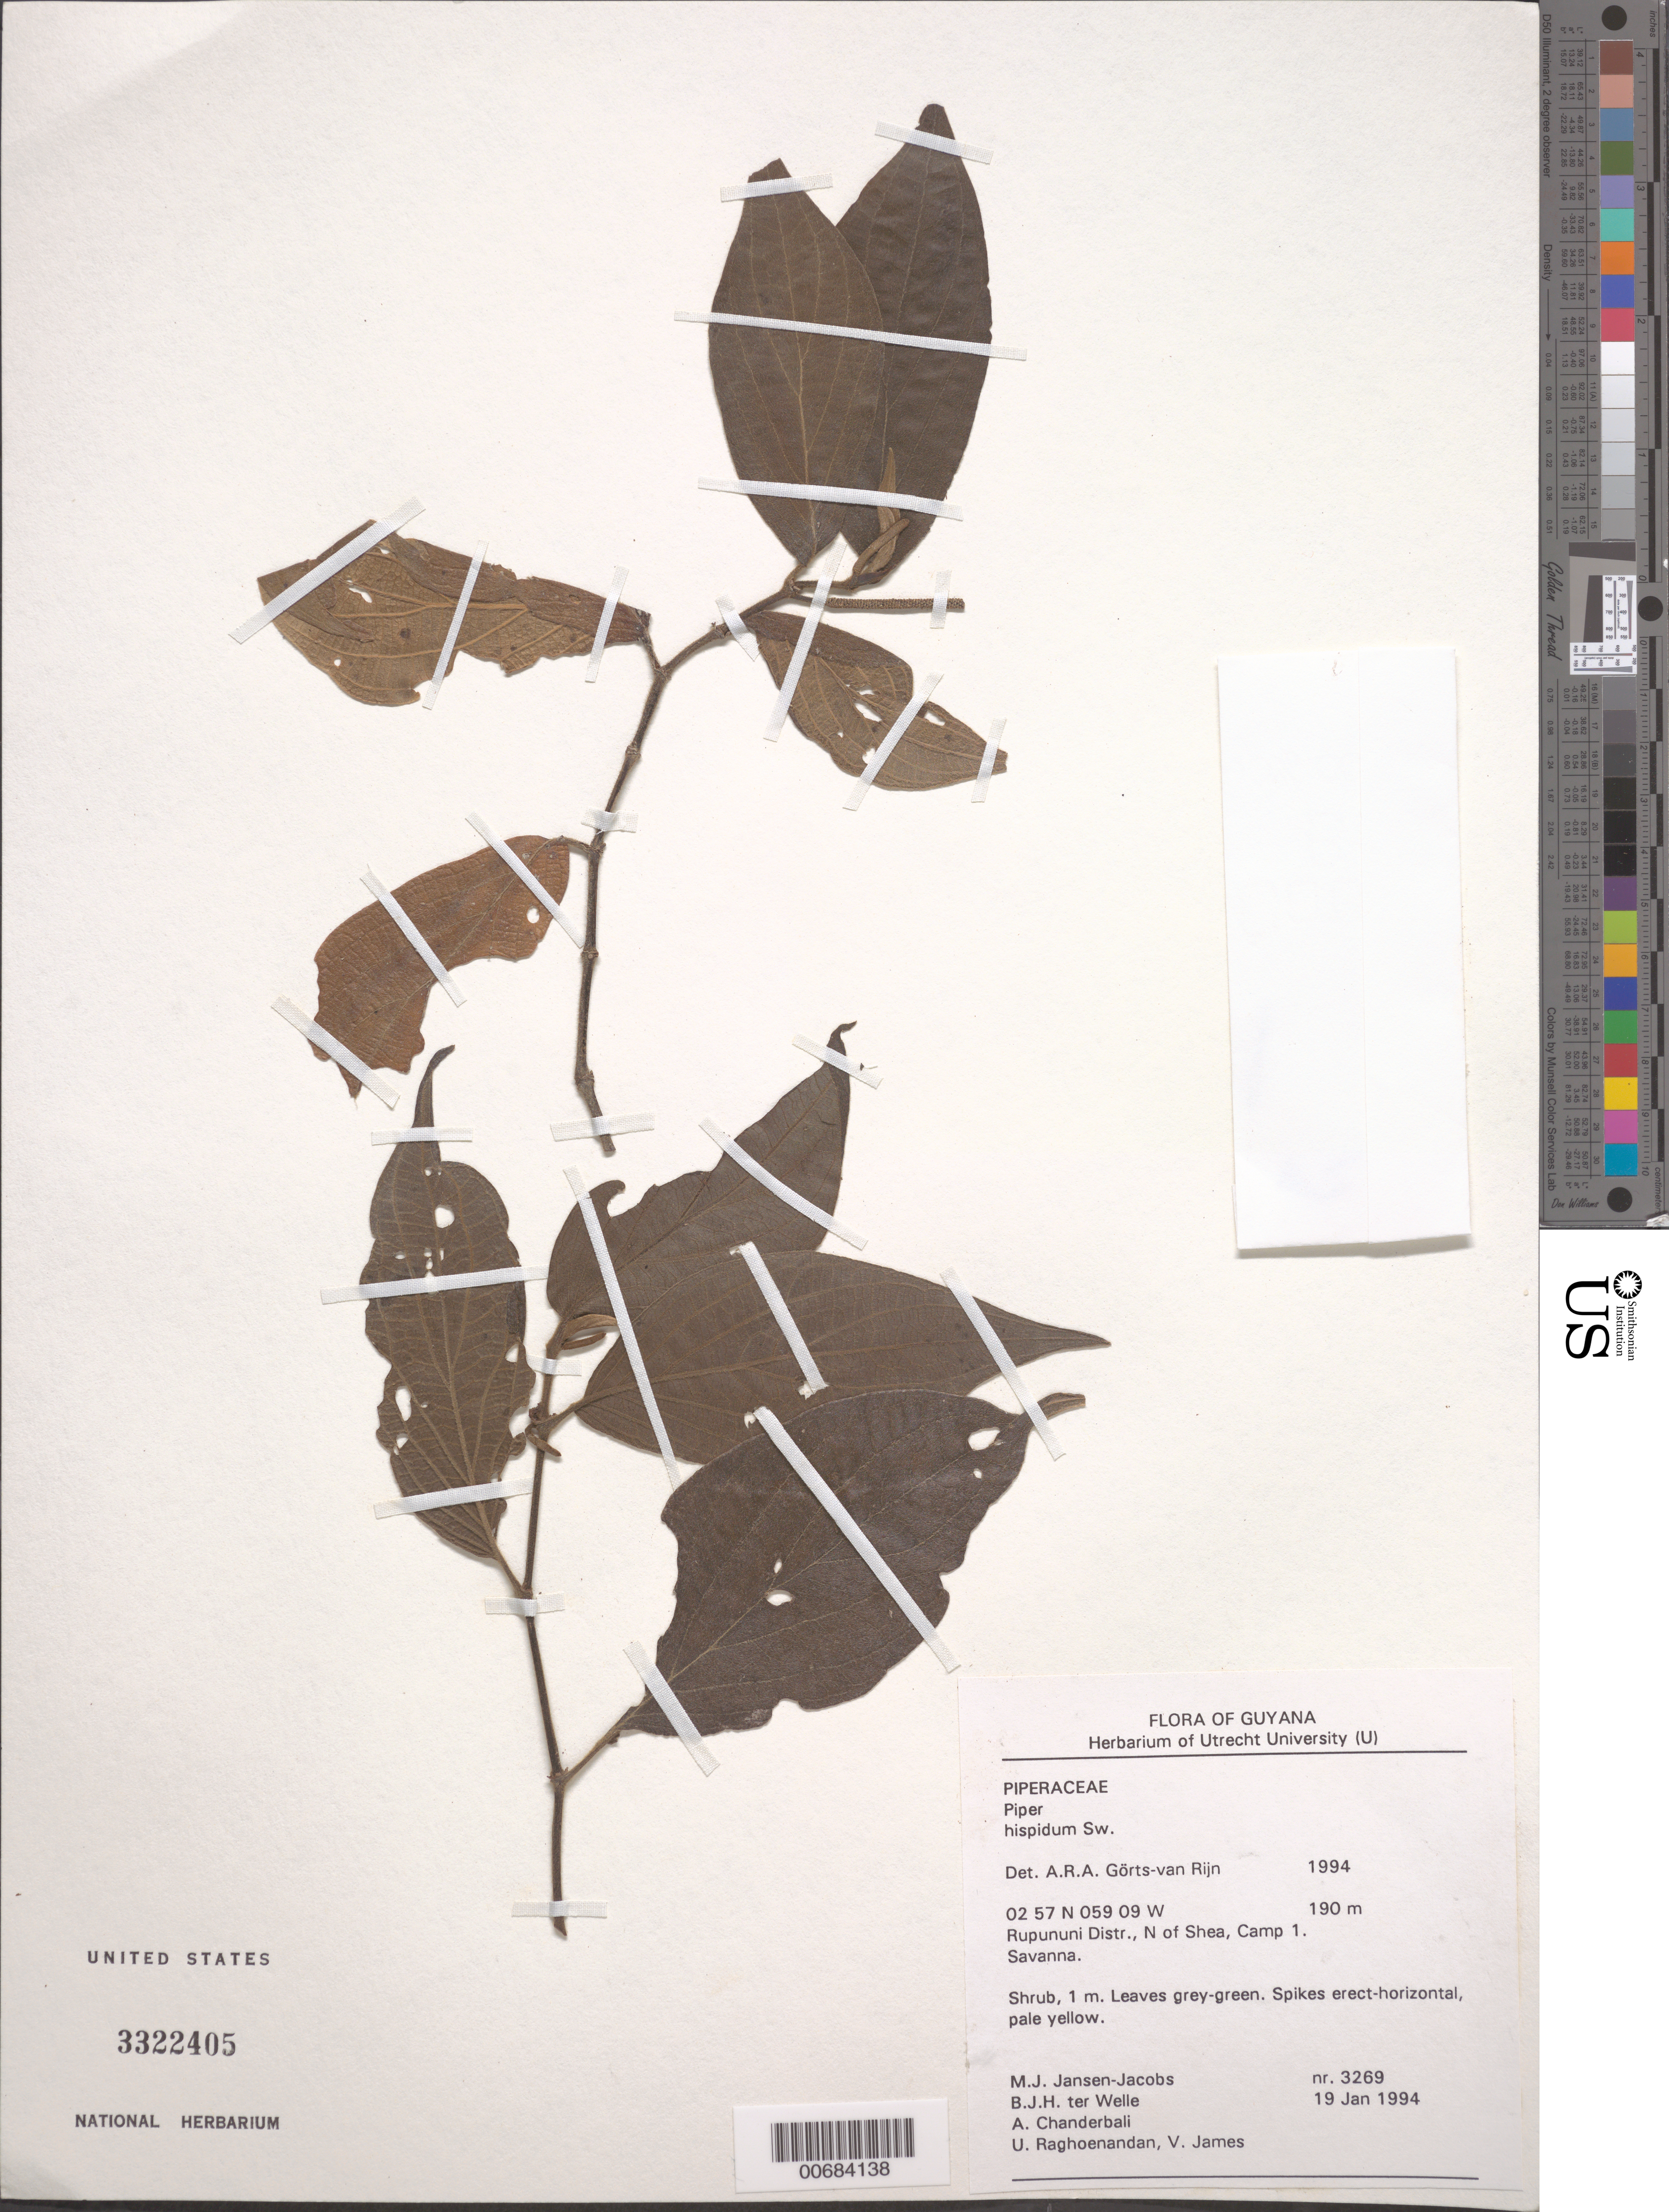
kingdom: Plantae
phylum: Tracheophyta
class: Magnoliopsida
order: Piperales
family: Piperaceae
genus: Piper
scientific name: Piper hispidum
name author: Sw.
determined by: Görts-van Rijn, A. R. A.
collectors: M. J. Jansen-Jacobs, B. Welle, A. S. Chanderbali, U. Raghoenandan & V. James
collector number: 3269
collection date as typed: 19-Jan-94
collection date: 1994-01-19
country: Guyana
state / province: U. Takutu-U. Essequibo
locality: Shea, N of, camp 1, Rupununi District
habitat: Savanna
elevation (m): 190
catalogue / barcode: US 3322405